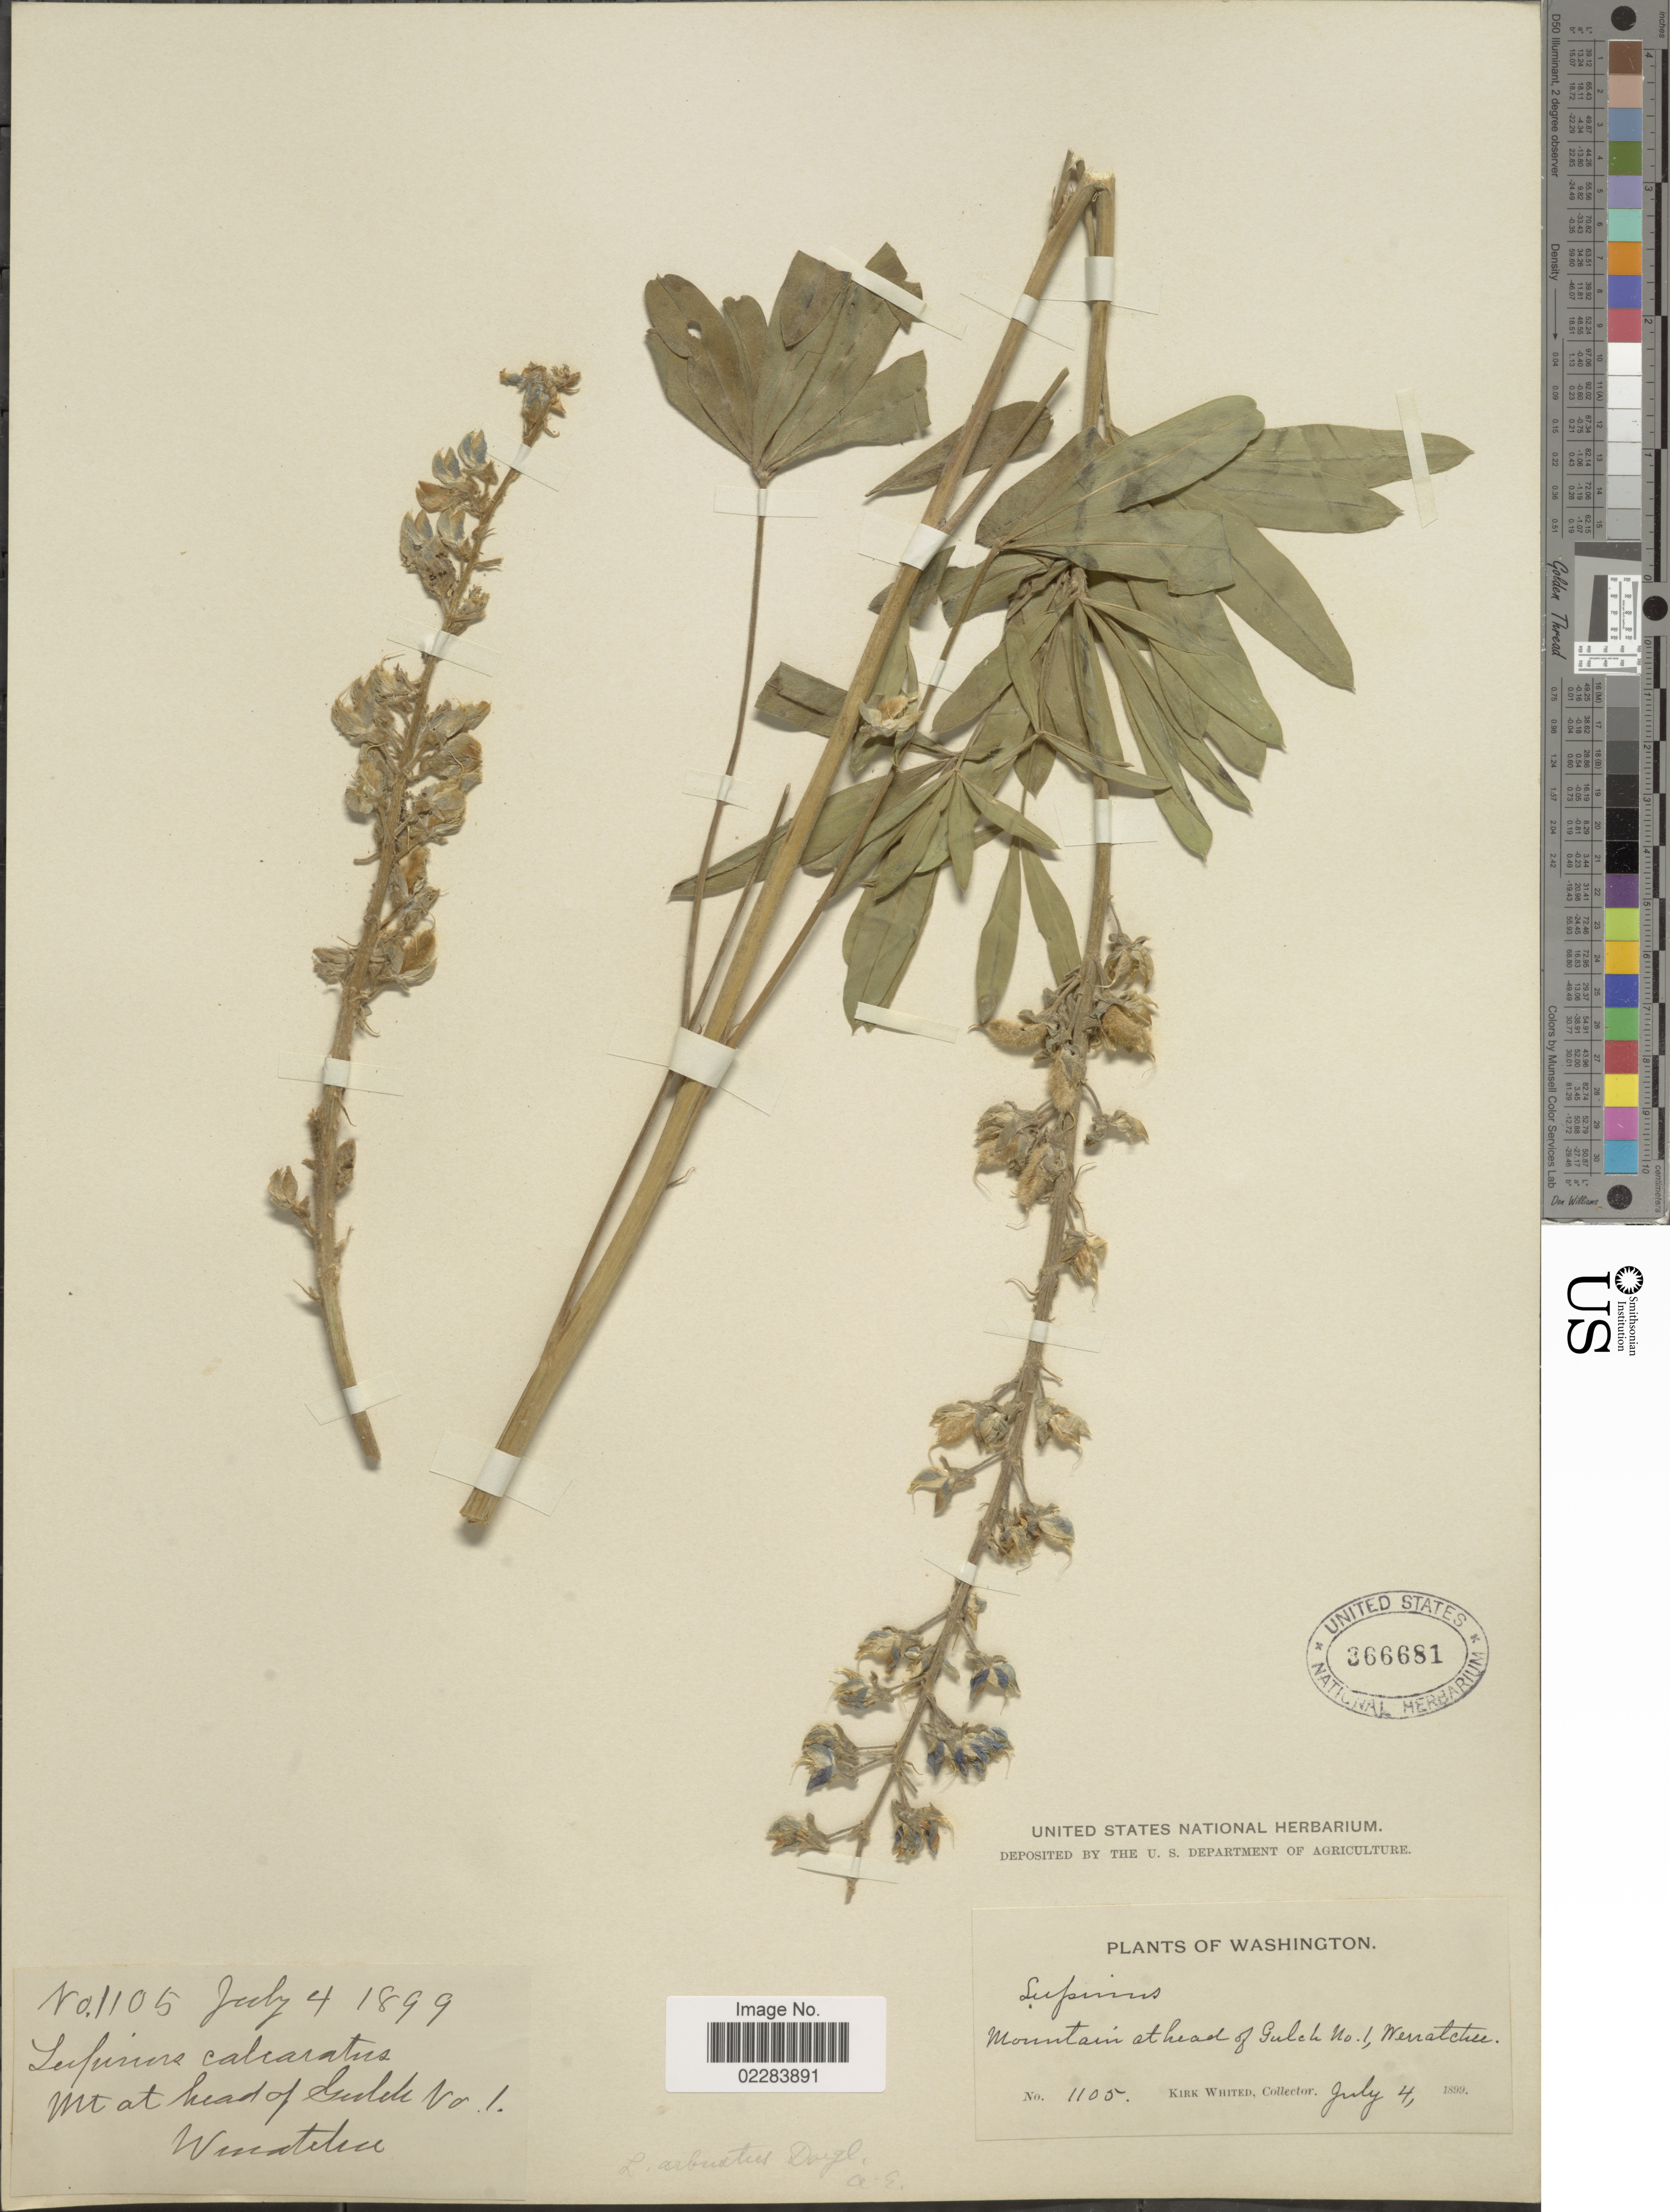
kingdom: Plantae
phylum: Tracheophyta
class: Magnoliopsida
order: Fabales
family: Fabaceae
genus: Lupinus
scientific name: Lupinus arbustus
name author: Lindl.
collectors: K. Whited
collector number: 1105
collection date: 1899-07-04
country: United States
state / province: Washington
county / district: Chelan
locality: Mountain at head of gulch no. 1, Wenatchee.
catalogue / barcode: US 366681